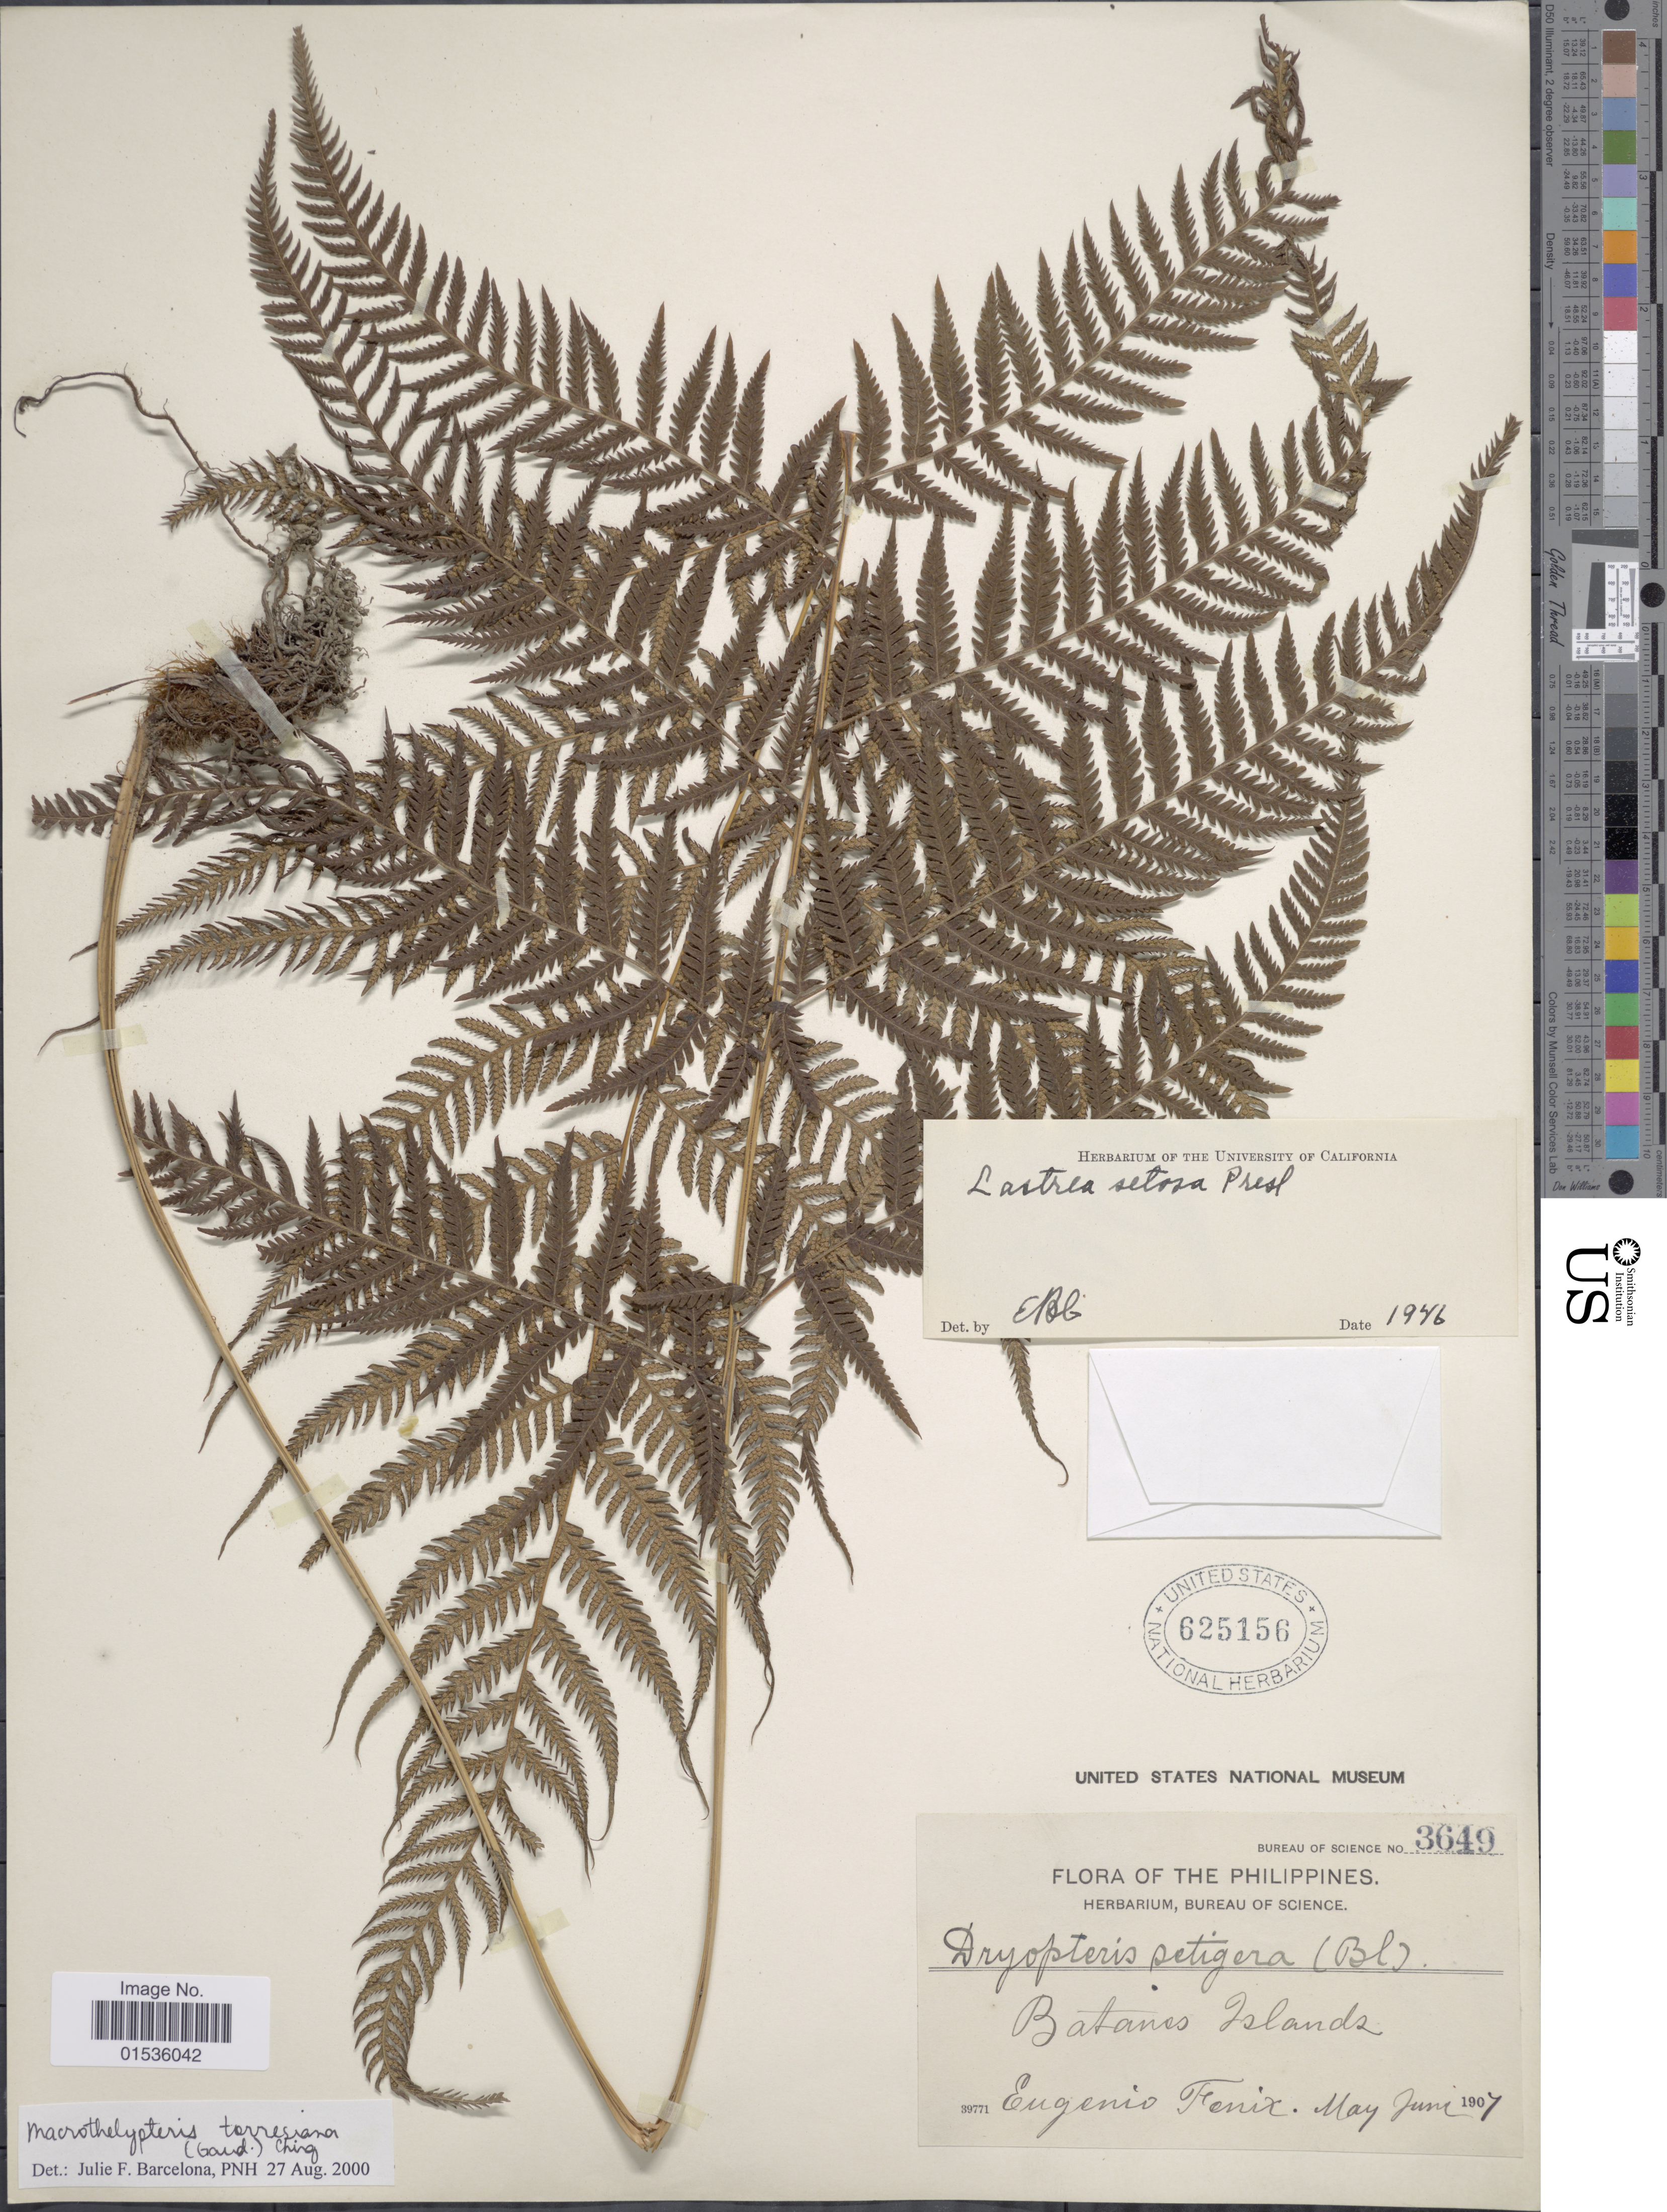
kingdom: Plantae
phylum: Tracheophyta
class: Polypodiopsida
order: Polypodiales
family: Thelypteridaceae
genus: Macrothelypteris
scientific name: Macrothelypteris torresiana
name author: (Gaudich.) Ching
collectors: E. Fenix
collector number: Bureau of science 3649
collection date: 1907-05/1907-06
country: Philippines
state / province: Cagayan Valley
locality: Philippines, Batanos Islands.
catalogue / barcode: US 625156